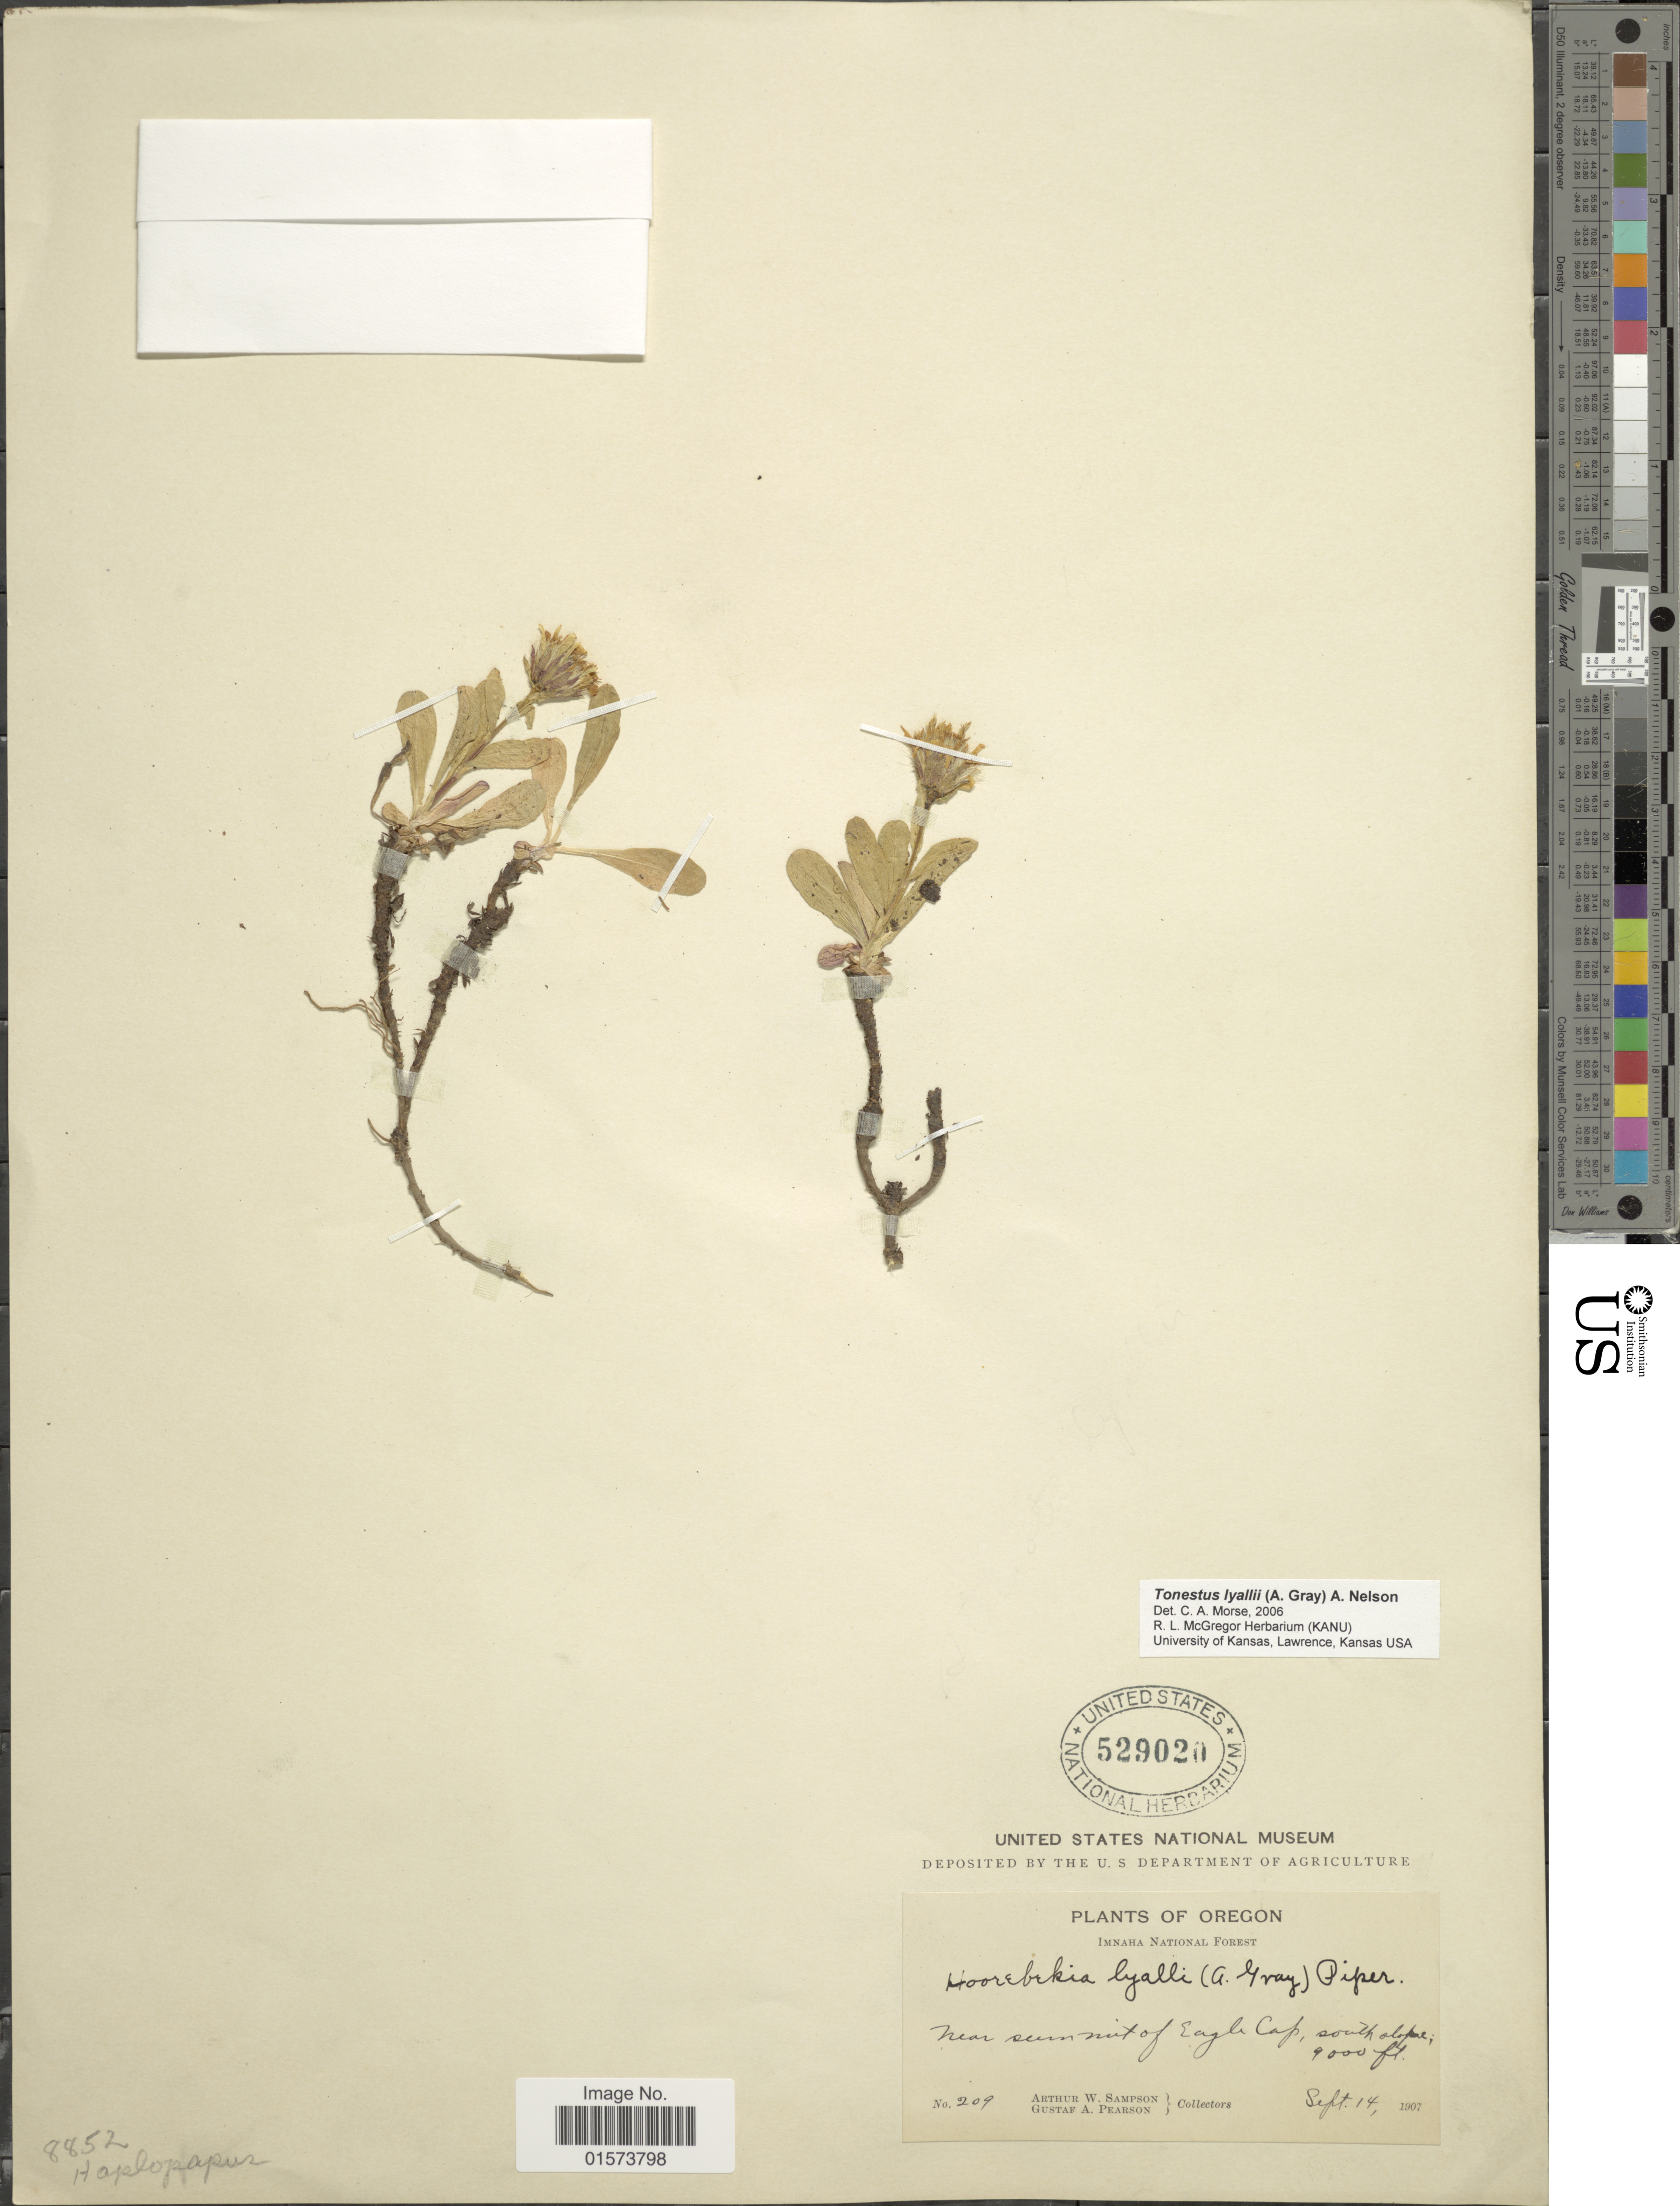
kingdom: Plantae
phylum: Tracheophyta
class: Magnoliopsida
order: Asterales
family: Asteraceae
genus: Tonestus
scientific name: Tonestus lyallii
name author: (A. Gray) A. Nelson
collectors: A. Sampson & G. A. Pearson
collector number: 209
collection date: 1907-09-14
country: United States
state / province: Oregon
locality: Imnaha National Forest, near summit of Eagle Cap, south slope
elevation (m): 2743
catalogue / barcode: US 529020